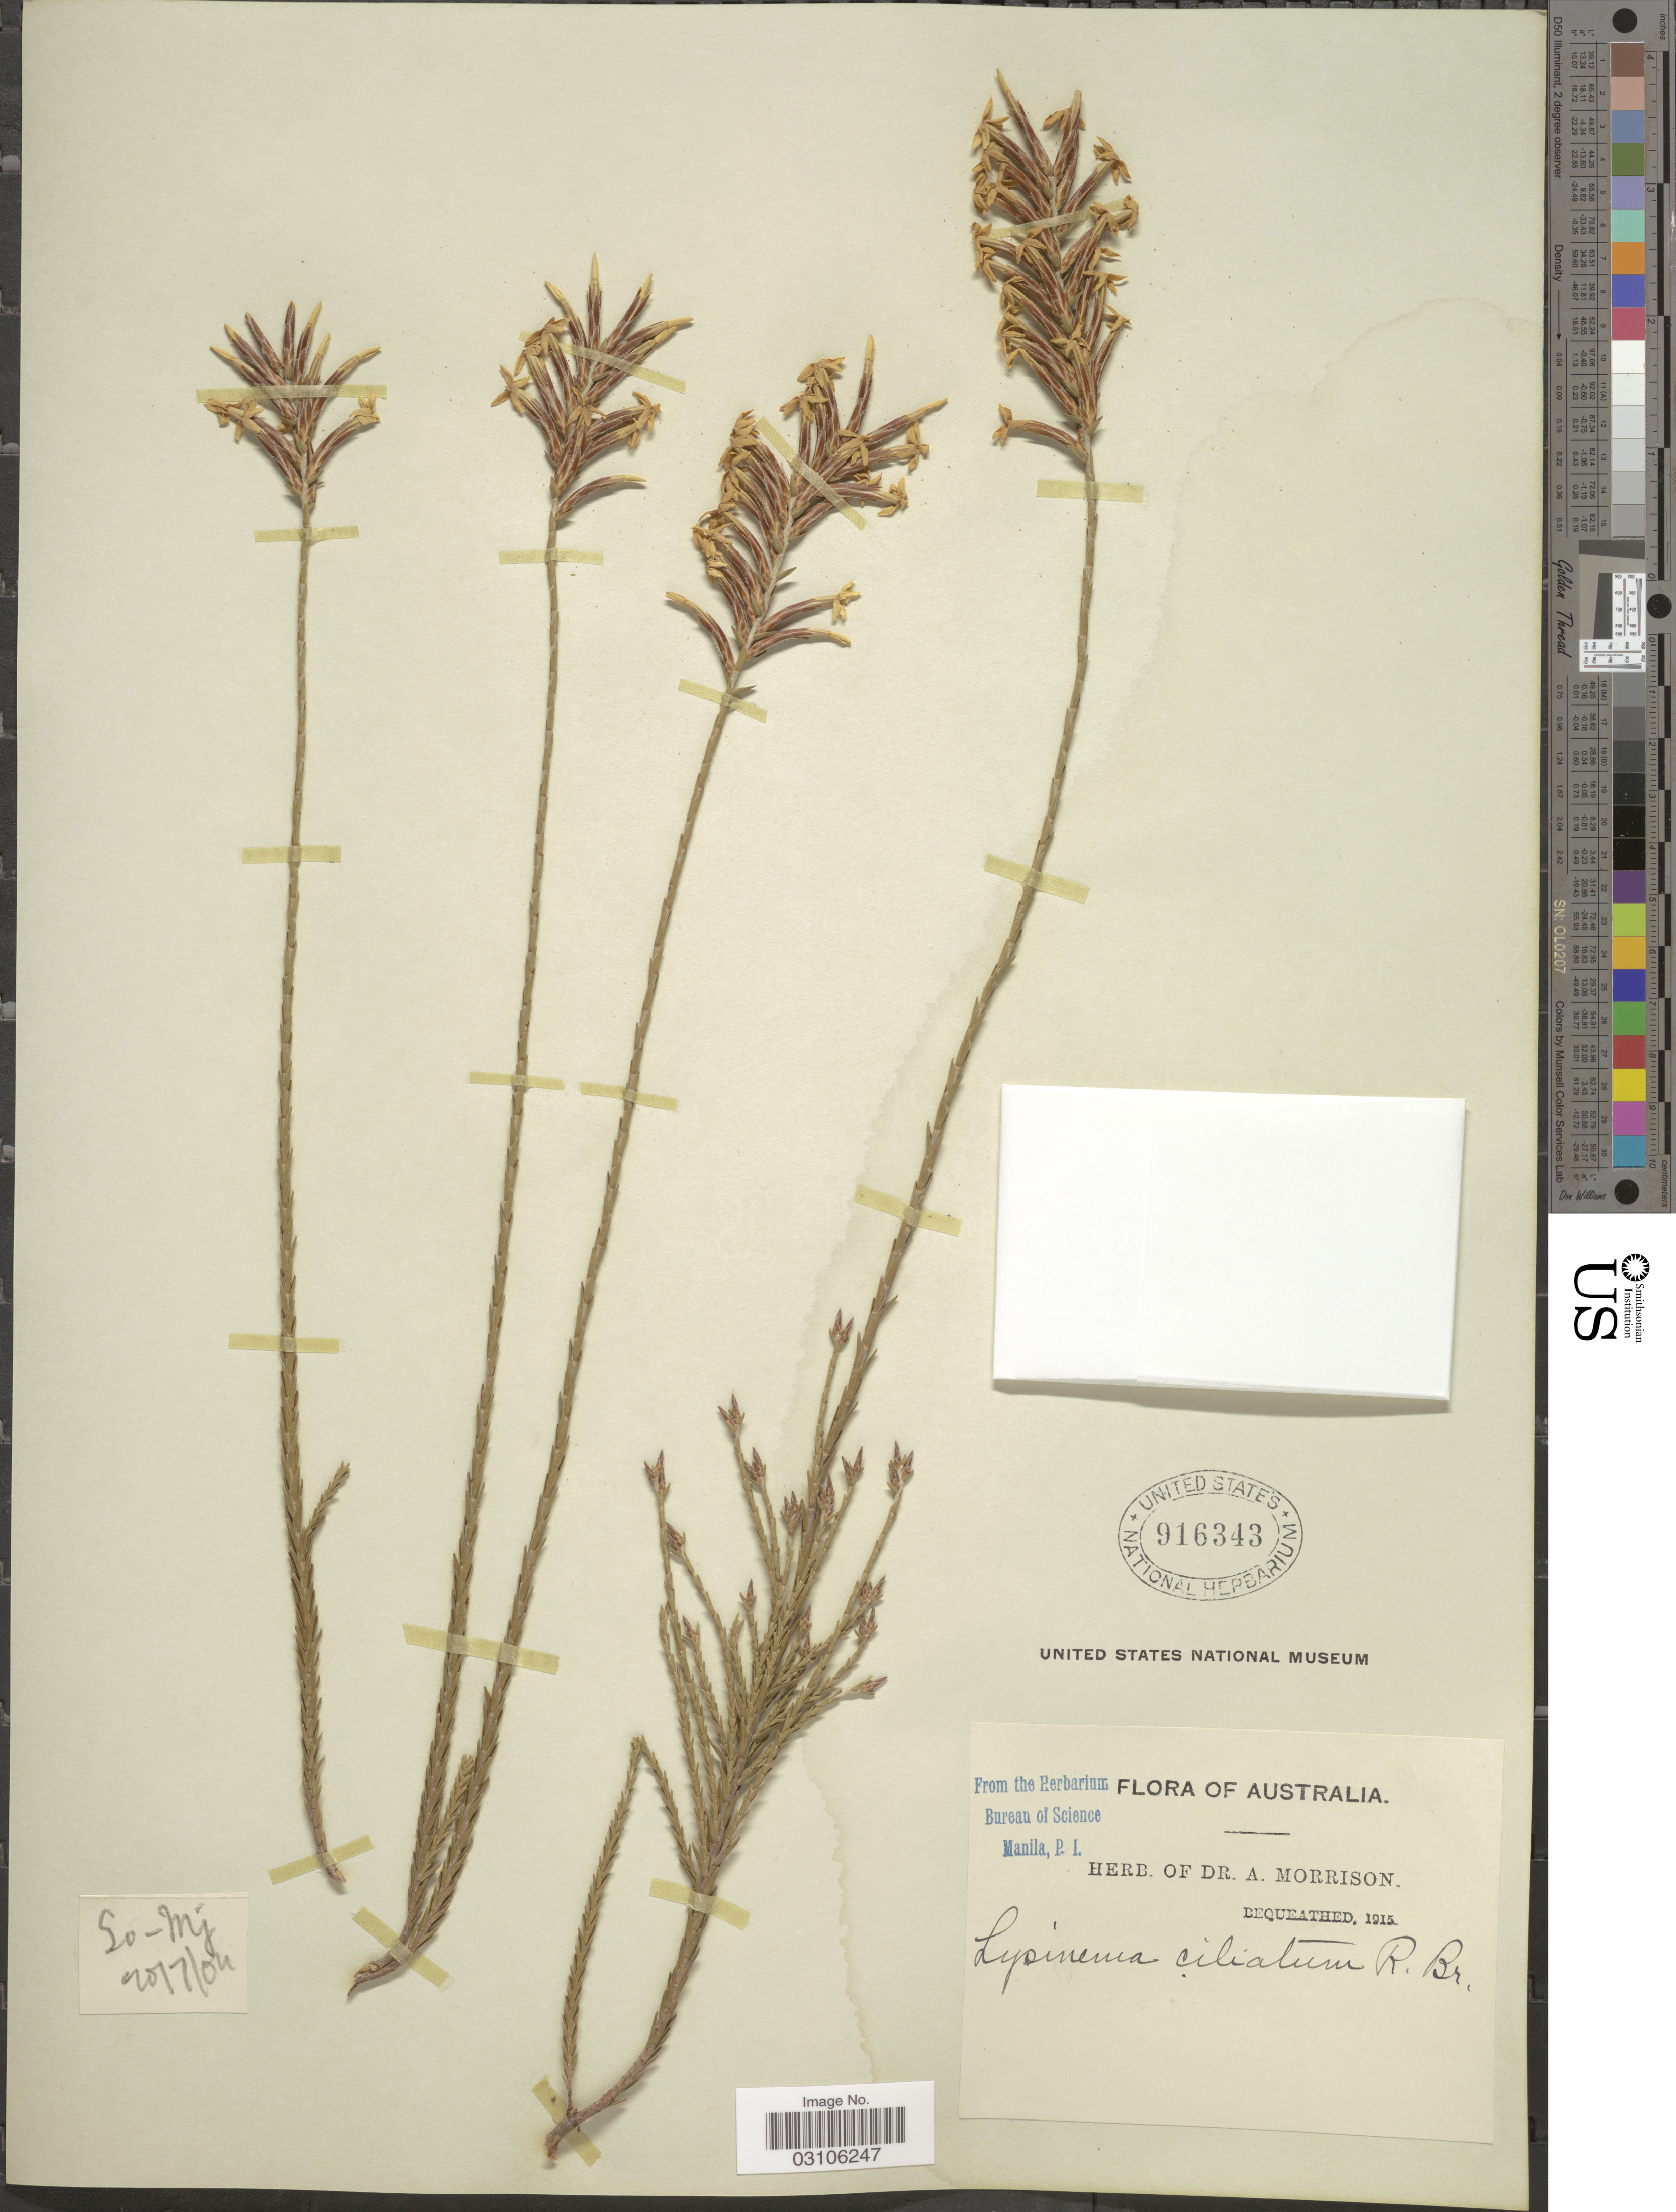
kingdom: Plantae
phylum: Tracheophyta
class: Magnoliopsida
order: Ericales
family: Ericaceae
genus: Lysinema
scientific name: Lysinema ciliatum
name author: R. Br.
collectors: ex herb. Dr. A. Morrison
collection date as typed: Transcribed d/m/y: 20/7/4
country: Australia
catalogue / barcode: US 916343